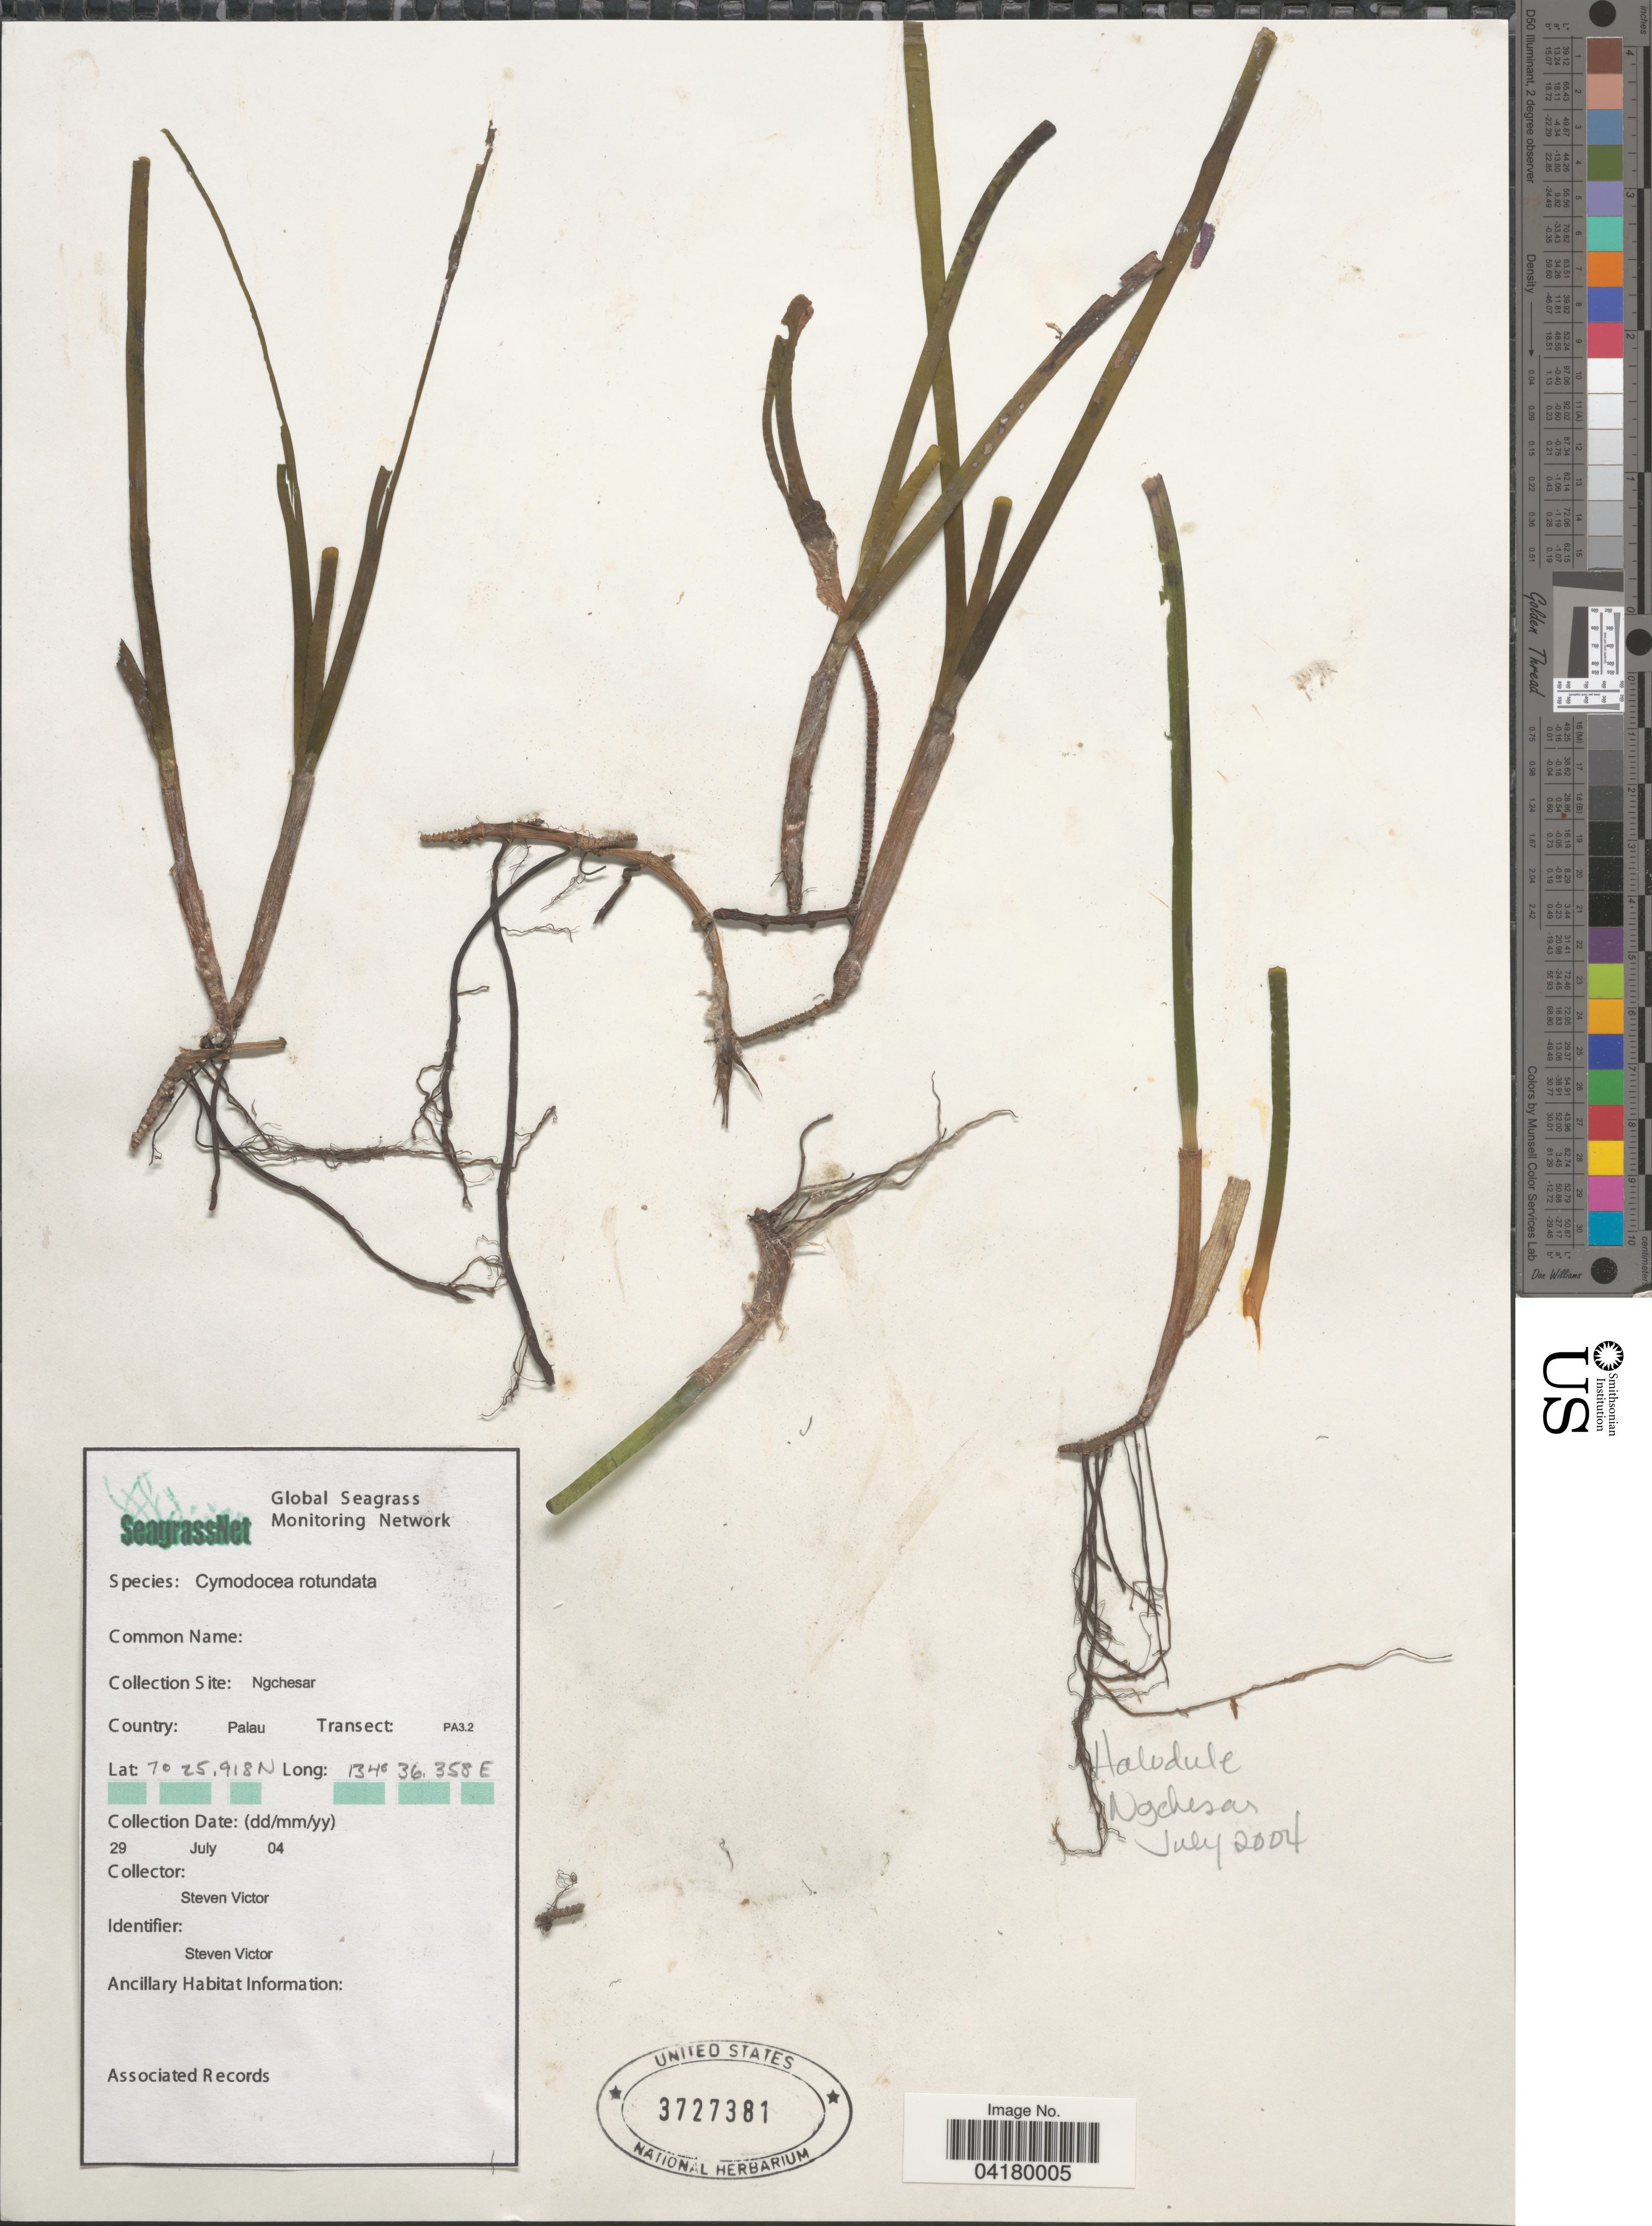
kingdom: Plantae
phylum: Tracheophyta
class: Liliopsida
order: Alismatales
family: Cymodoceaceae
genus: Cymodocea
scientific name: Cymodocea rotundata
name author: Asch. & Schweinf.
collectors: S. Victor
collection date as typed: Transcribed d/m/y: 29/7/4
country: Palau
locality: Collection Site: Ngchesar. Country: Palau. Transect: PA3.2.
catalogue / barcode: US 3727381